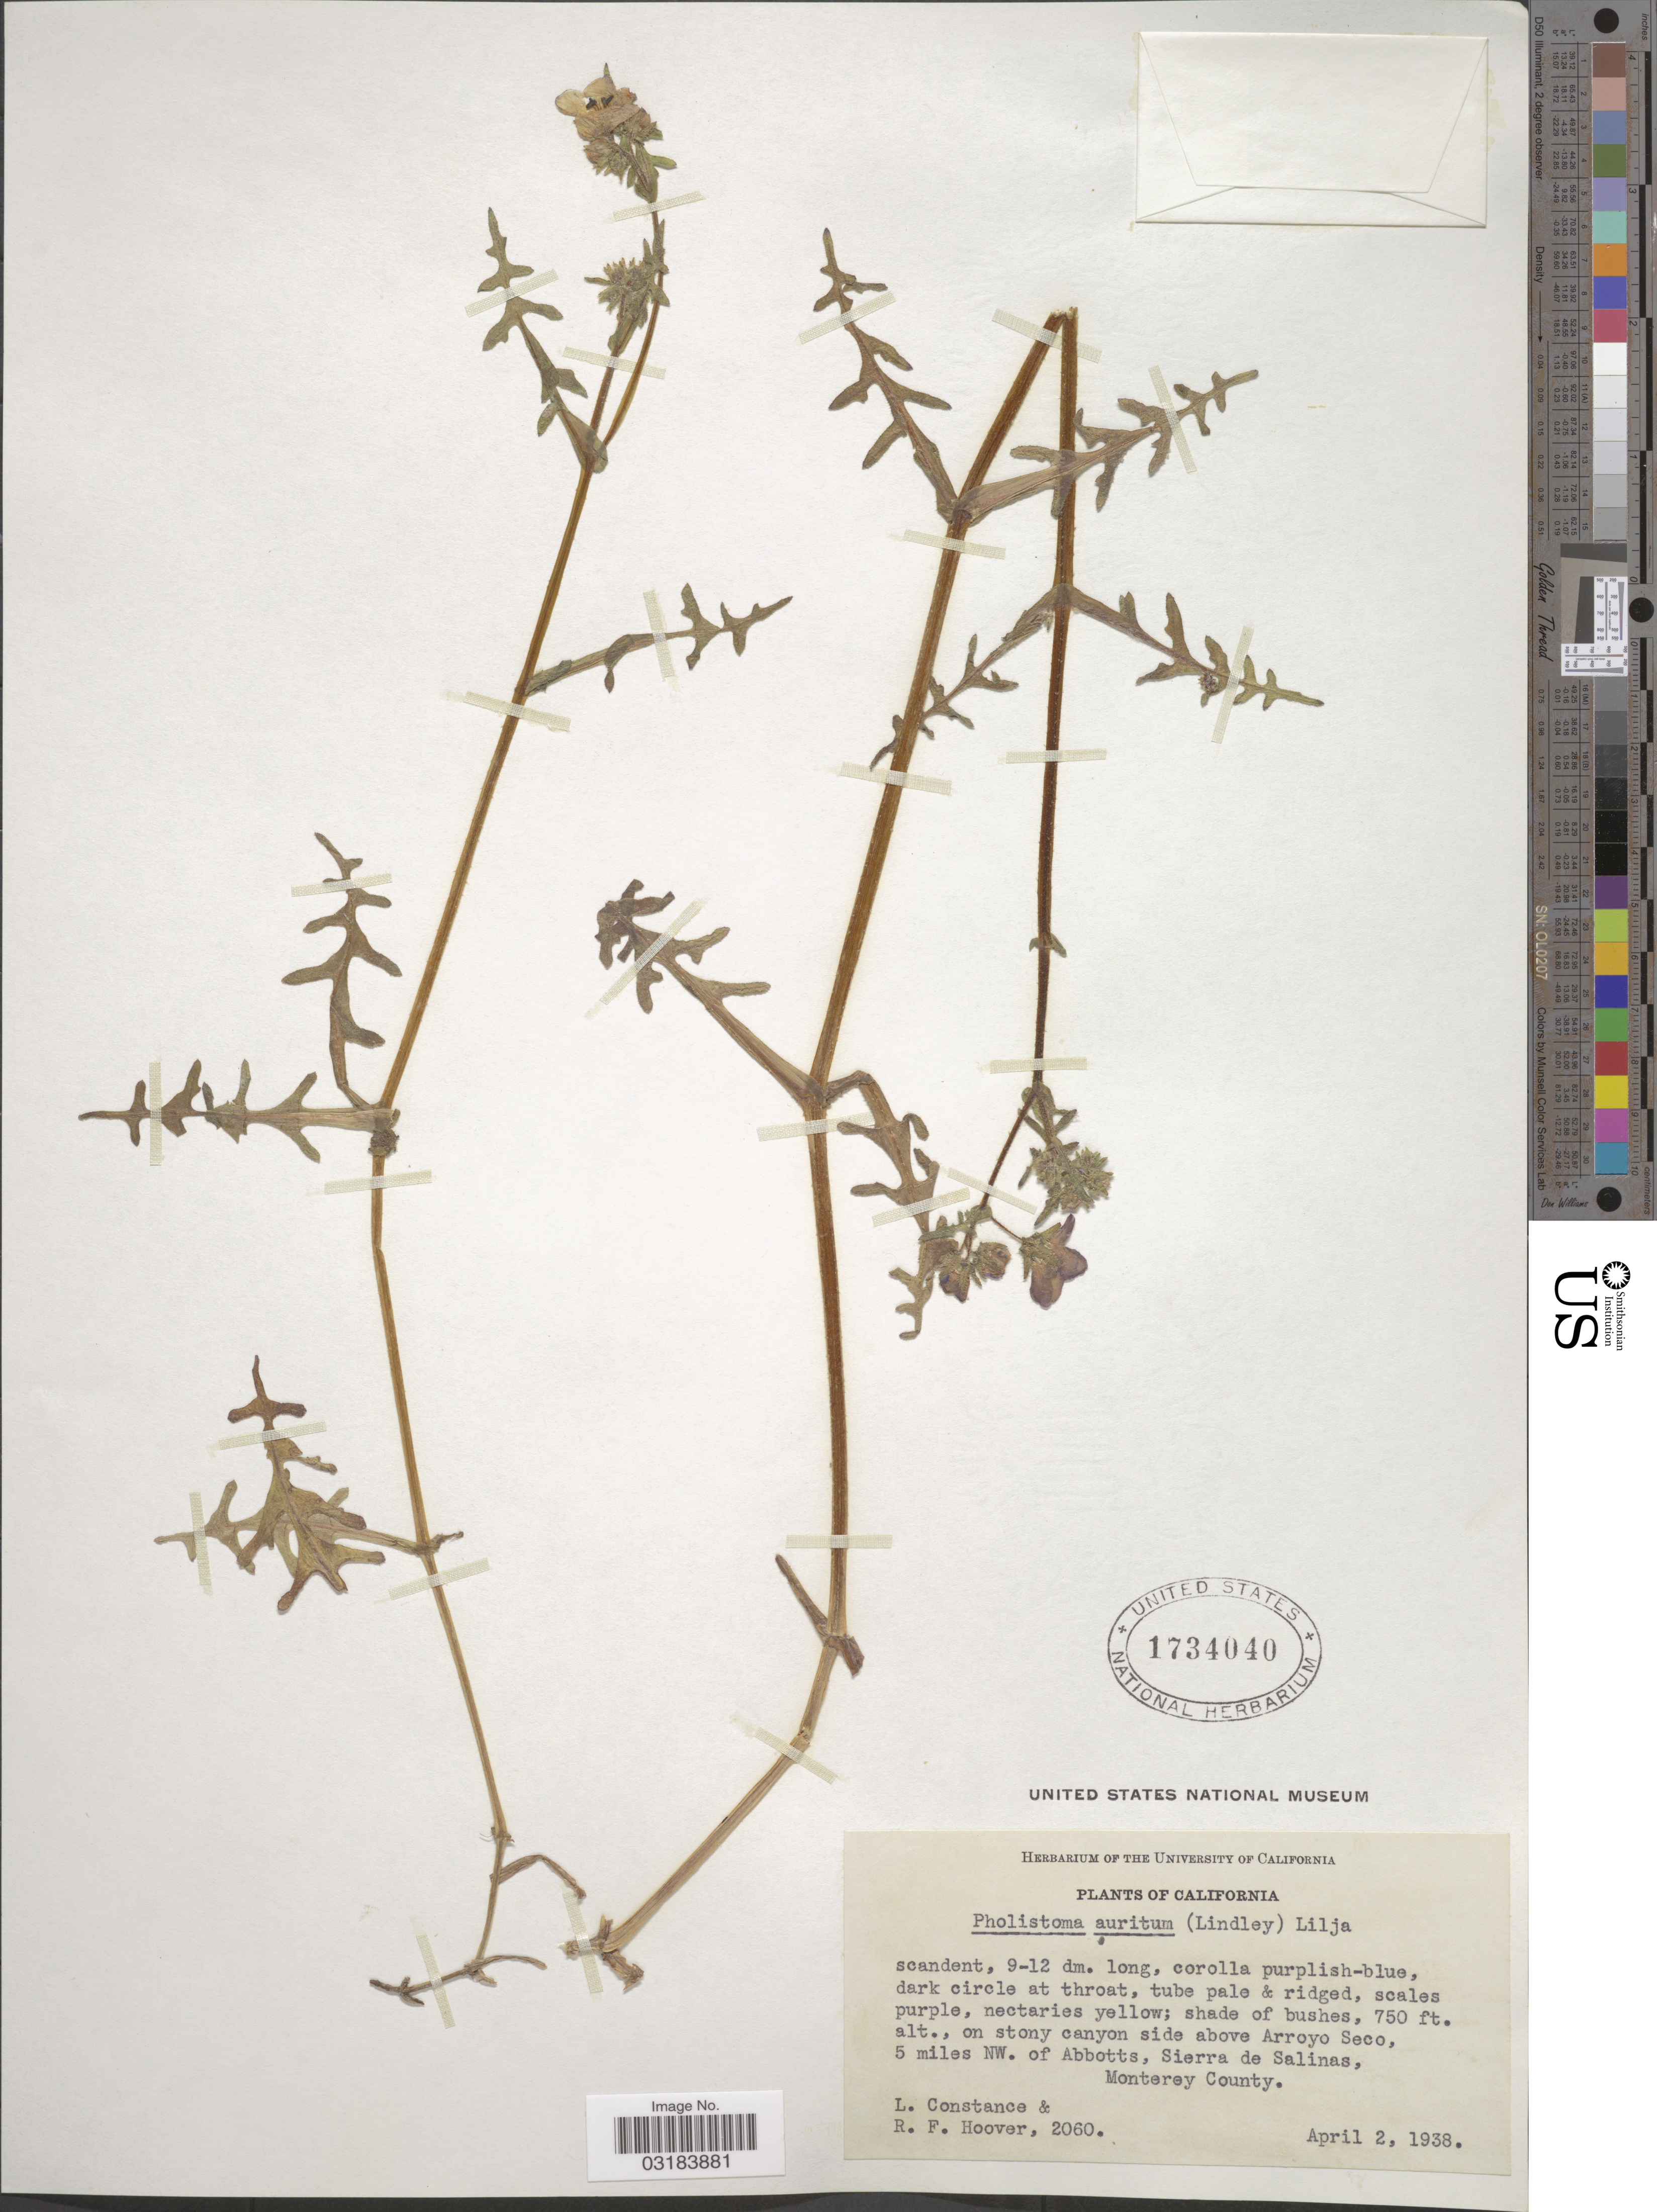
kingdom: Plantae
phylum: Tracheophyta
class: Magnoliopsida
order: Boraginales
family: Hydrophyllaceae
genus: Pholistoma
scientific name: Pholistoma auritum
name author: (Lindl.) Lilja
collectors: L. Constance & R. F. Hoover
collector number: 2060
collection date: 1938-04-02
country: United States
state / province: California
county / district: Monterey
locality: On stony canyon side above Arroyo Seco, 5 miles NW. of Abbotts, Sierra de Salinas, Monterey County.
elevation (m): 229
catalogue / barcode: US 1734040